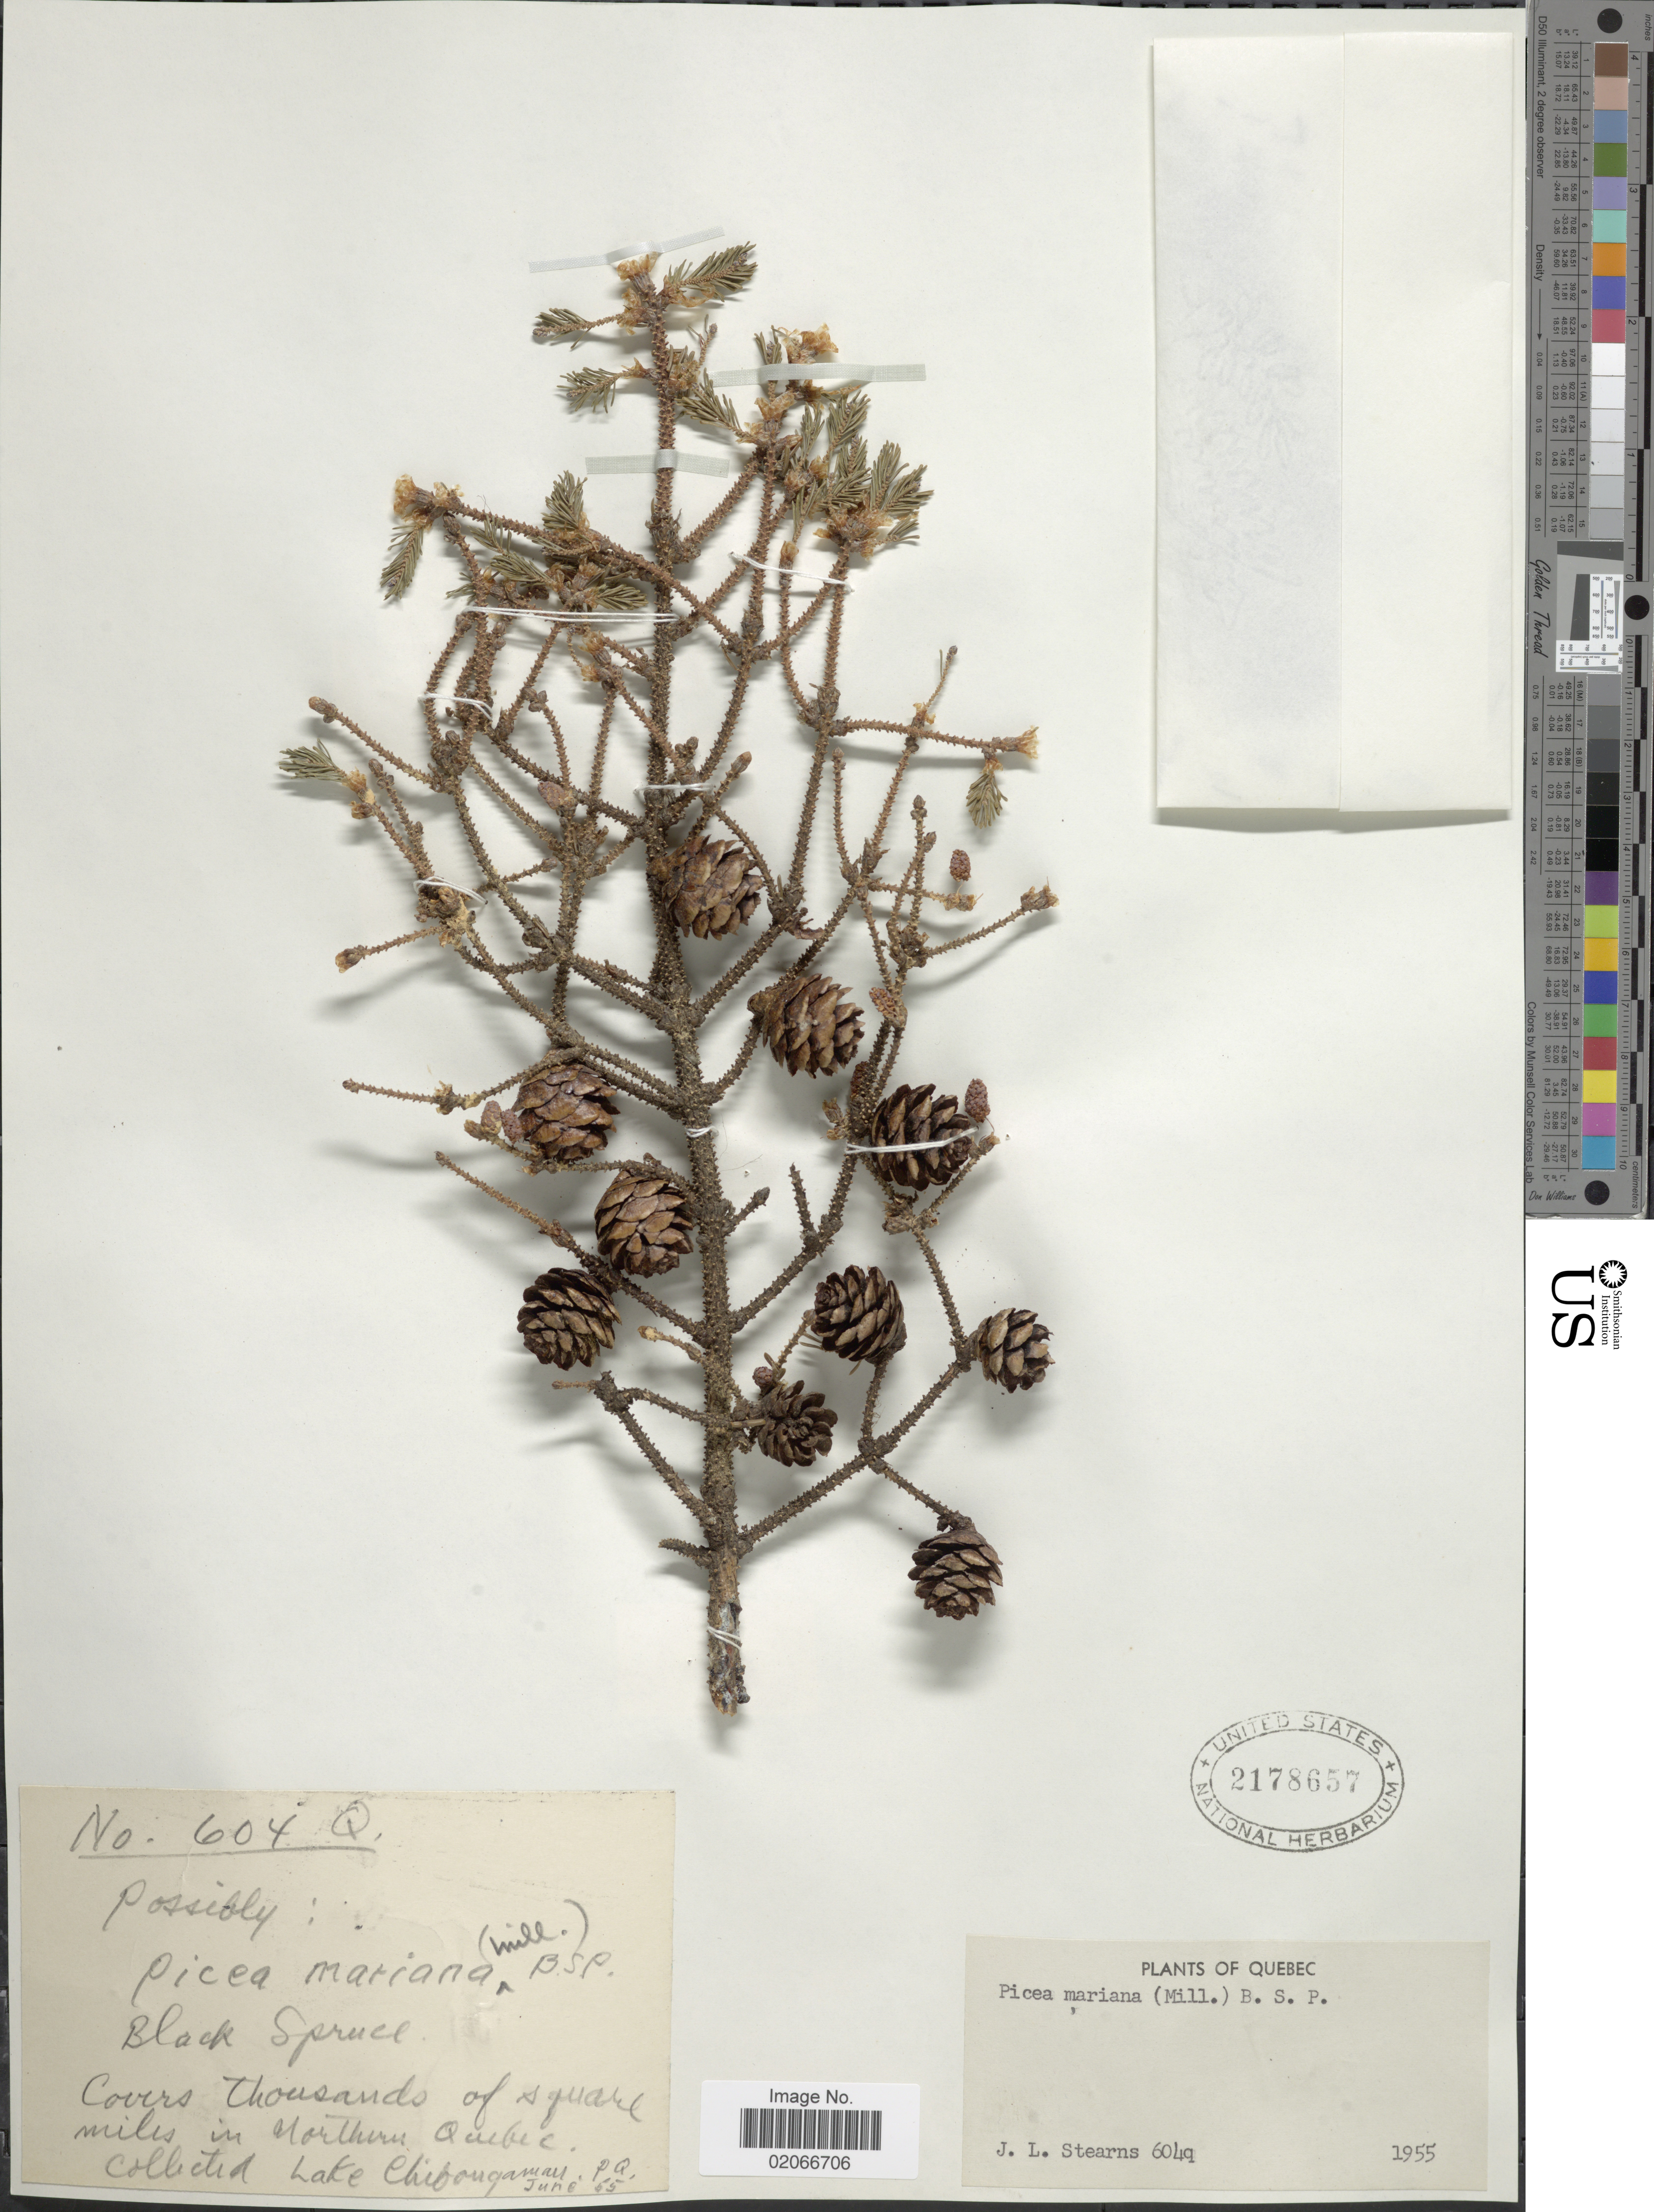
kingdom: Plantae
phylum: Tracheophyta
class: Pinopsida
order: Pinales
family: Pinaceae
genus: Picea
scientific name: Picea mariana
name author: (Mill.) Britton, Stearns & Poggenb.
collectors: J. Stearns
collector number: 604q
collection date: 1955-06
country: Canada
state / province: Quebec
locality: Northern Quebec, Lake Chibougamou, PQ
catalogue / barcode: US 2178657